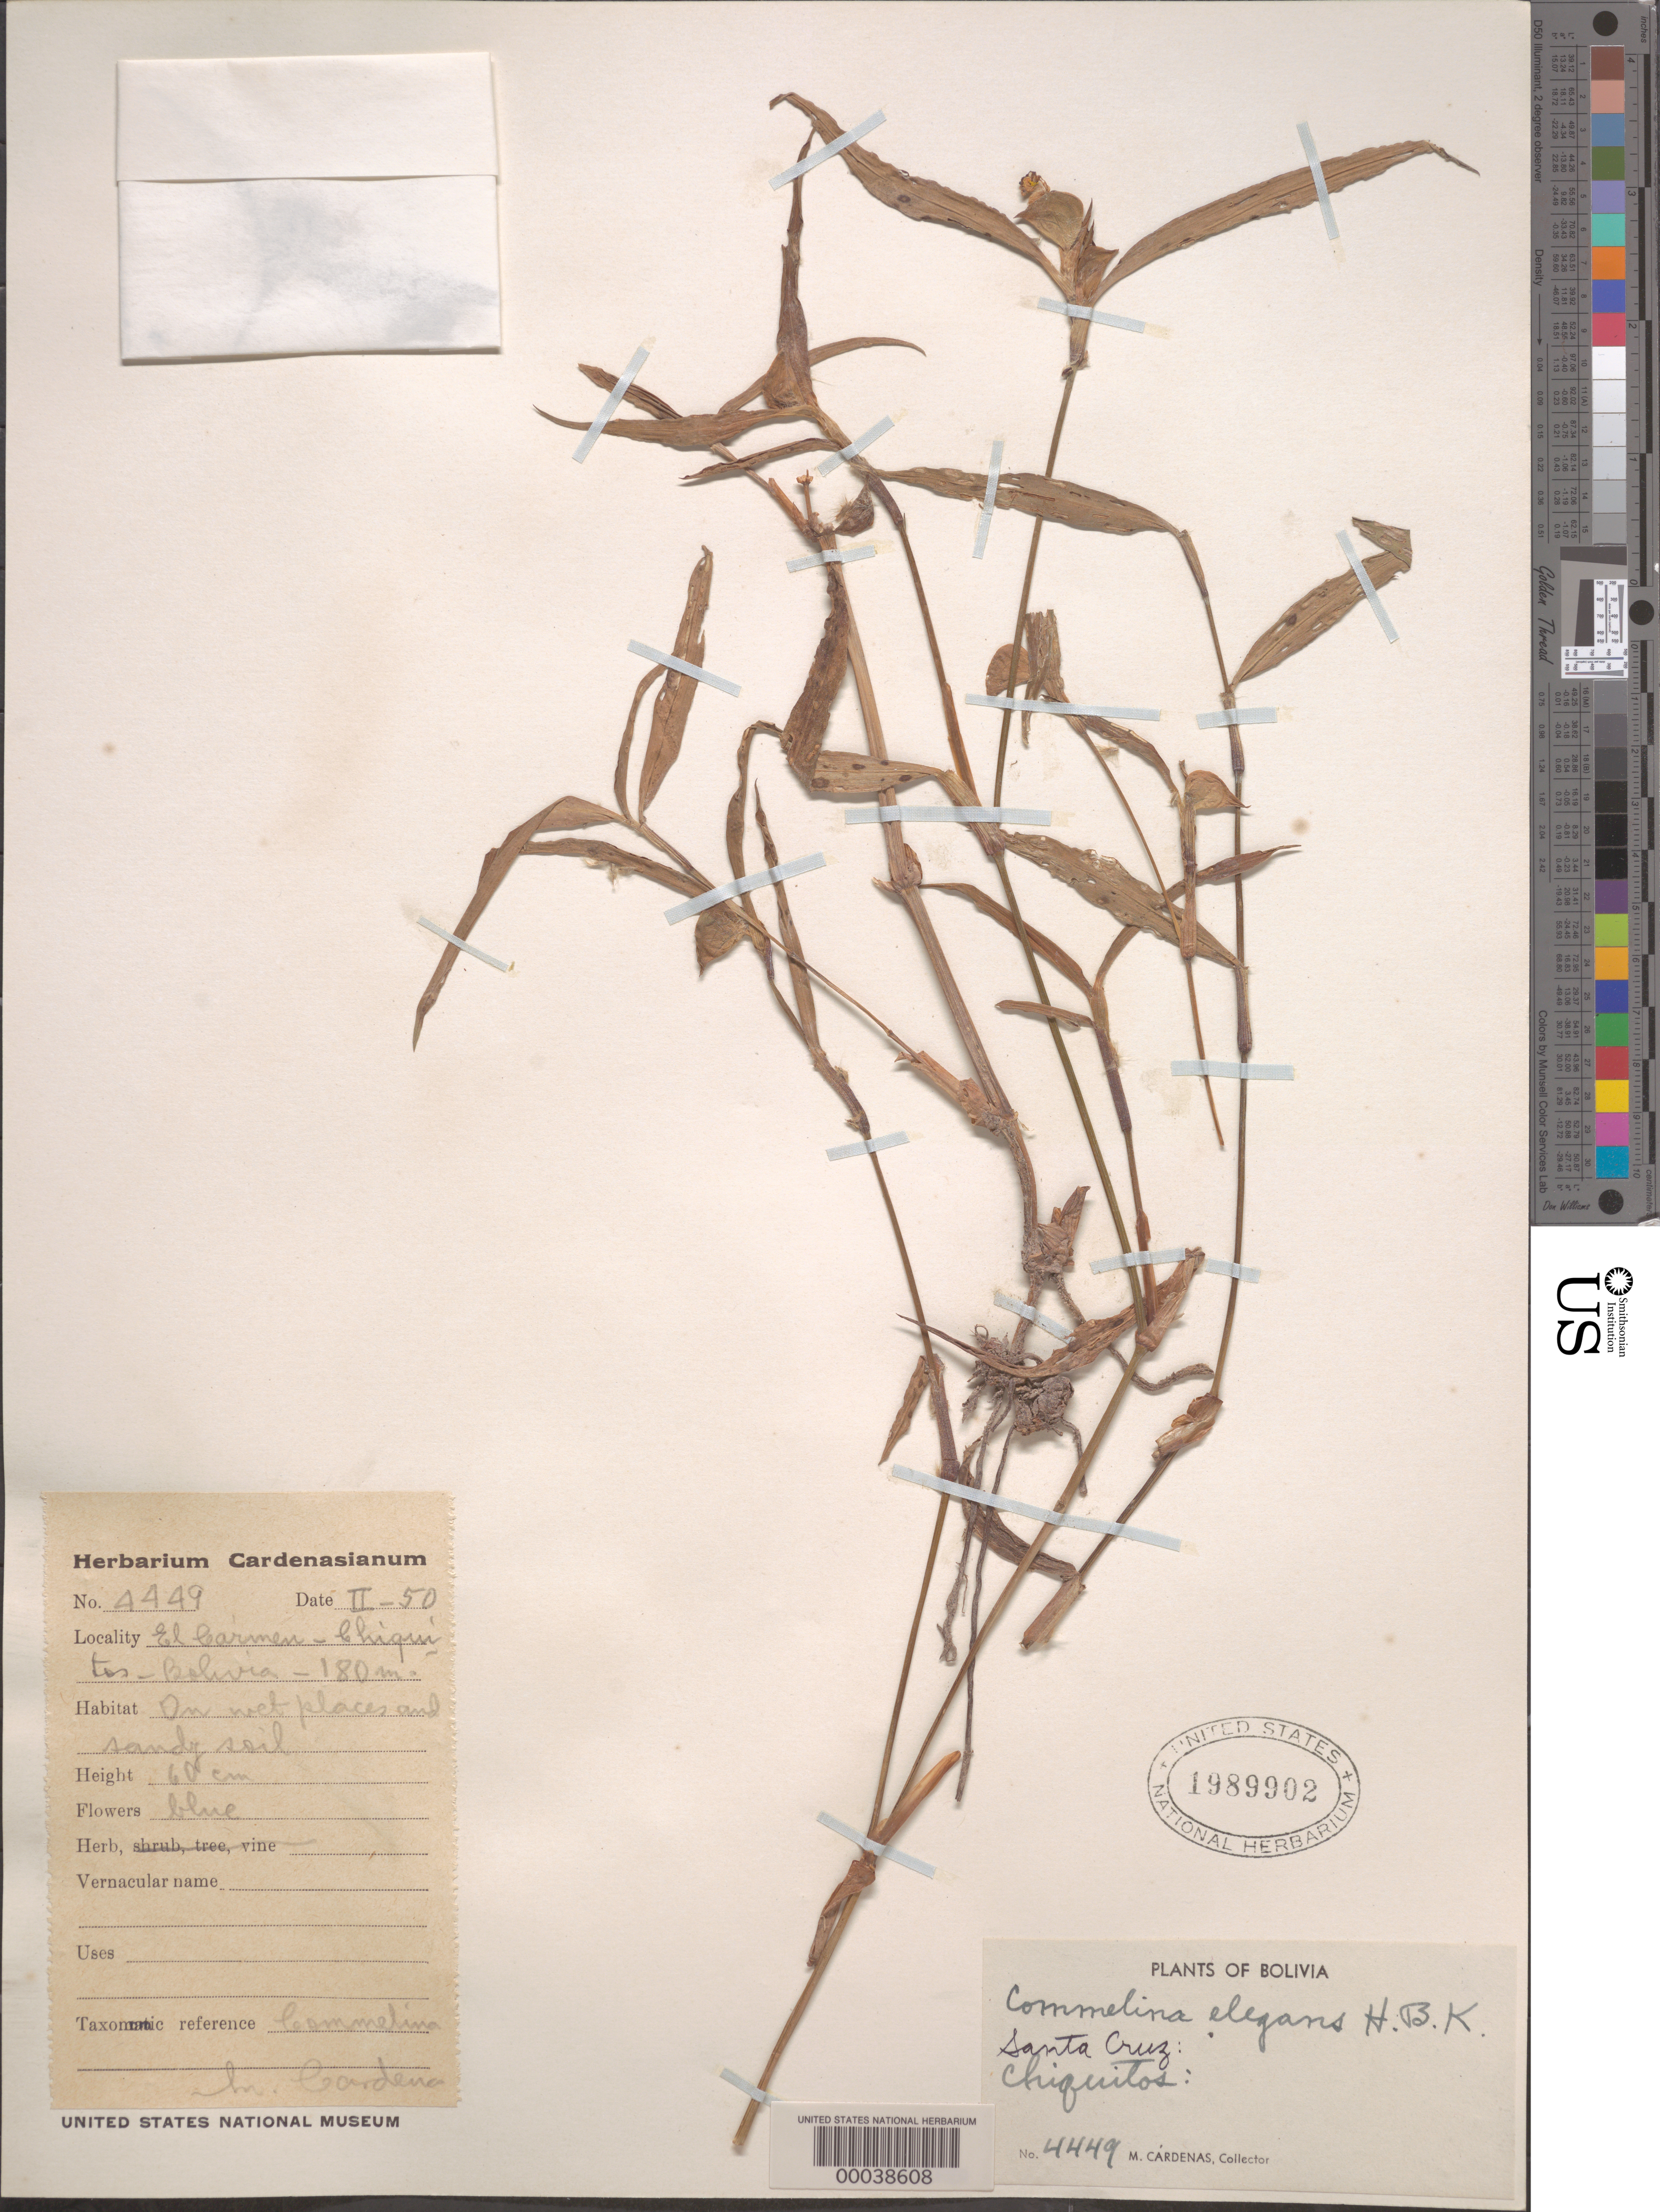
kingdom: Plantae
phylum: Tracheophyta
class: Liliopsida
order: Commelinales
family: Commelinaceae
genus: Commelina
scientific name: Commelina erecta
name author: L.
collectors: M. Cárdenas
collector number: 4449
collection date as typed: Feb 1950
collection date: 1950-02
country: Bolivia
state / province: Santa Cruz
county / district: Chiquitos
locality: El Carmen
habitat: Wet, sandy soil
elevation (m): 180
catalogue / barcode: US 1989902